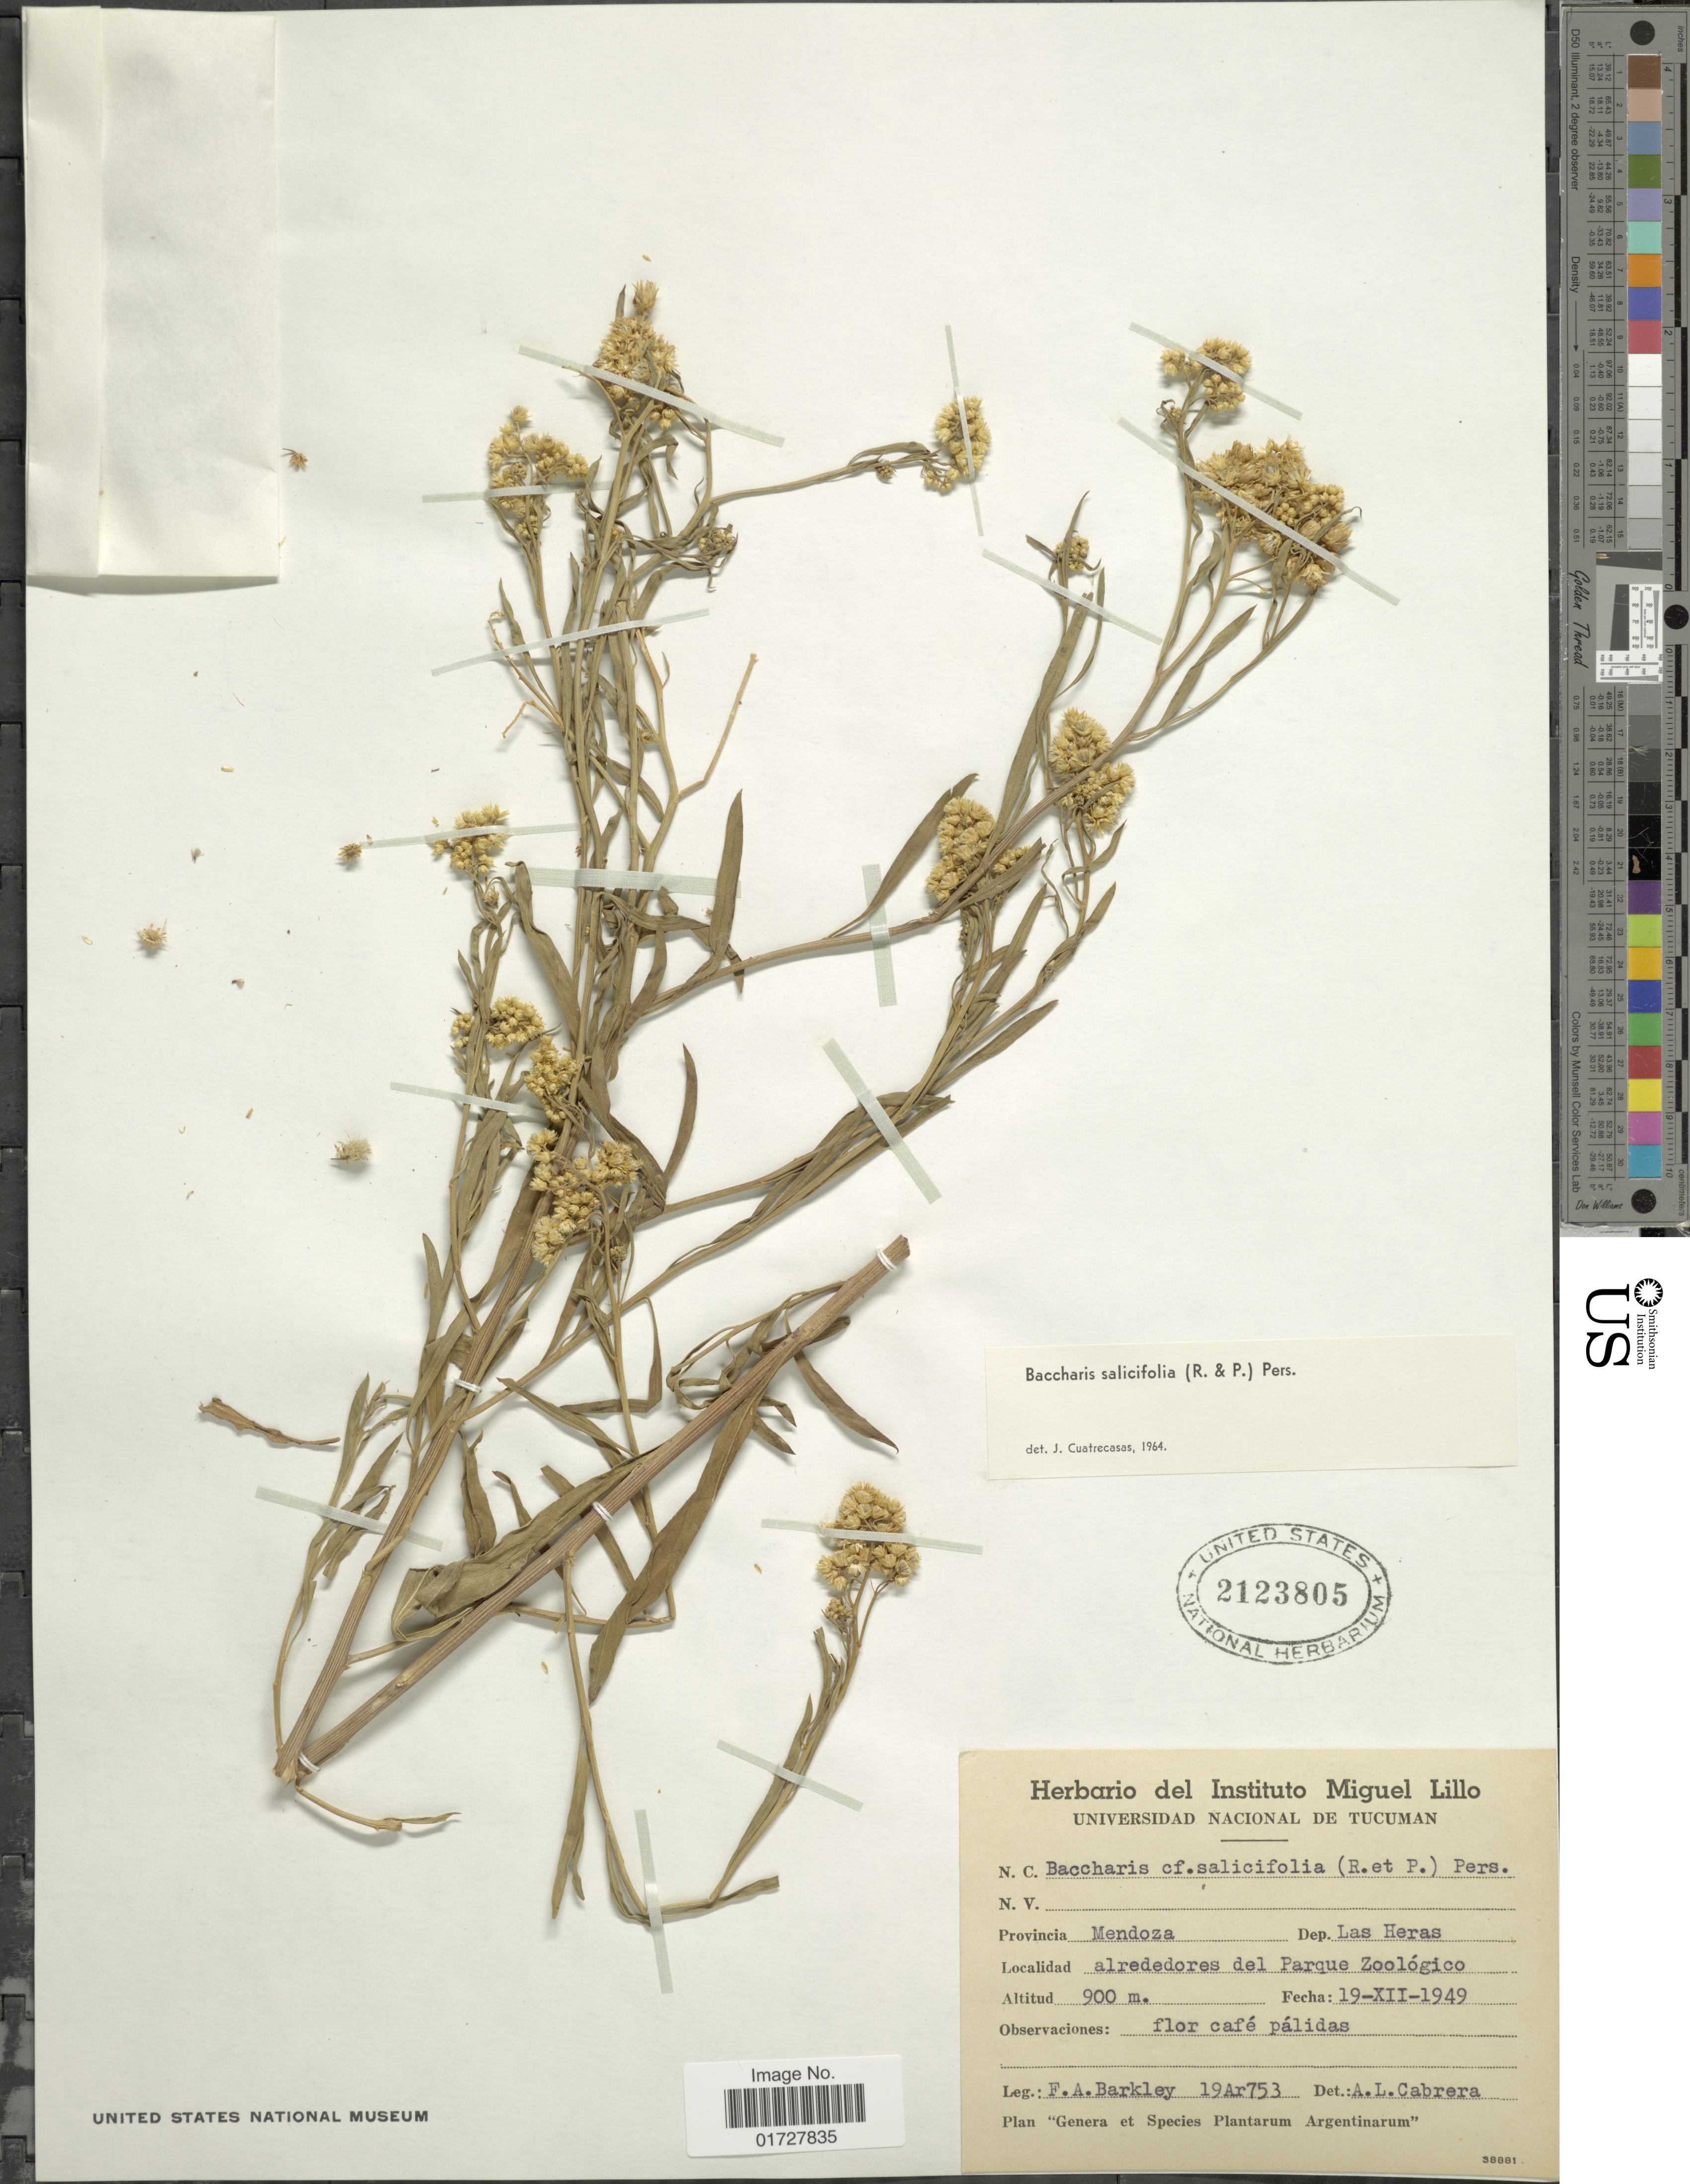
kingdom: Plantae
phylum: Tracheophyta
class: Magnoliopsida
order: Asterales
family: Asteraceae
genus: Baccharis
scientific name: Baccharis salicifolia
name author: (Ruiz & Pav.) Pers.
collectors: F. A. Barkley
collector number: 19Ar753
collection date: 1949-12-19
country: Argentina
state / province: Mendoza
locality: Dep. Las Heras, alrededores del Parque Zoologico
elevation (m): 900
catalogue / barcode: US 2123805